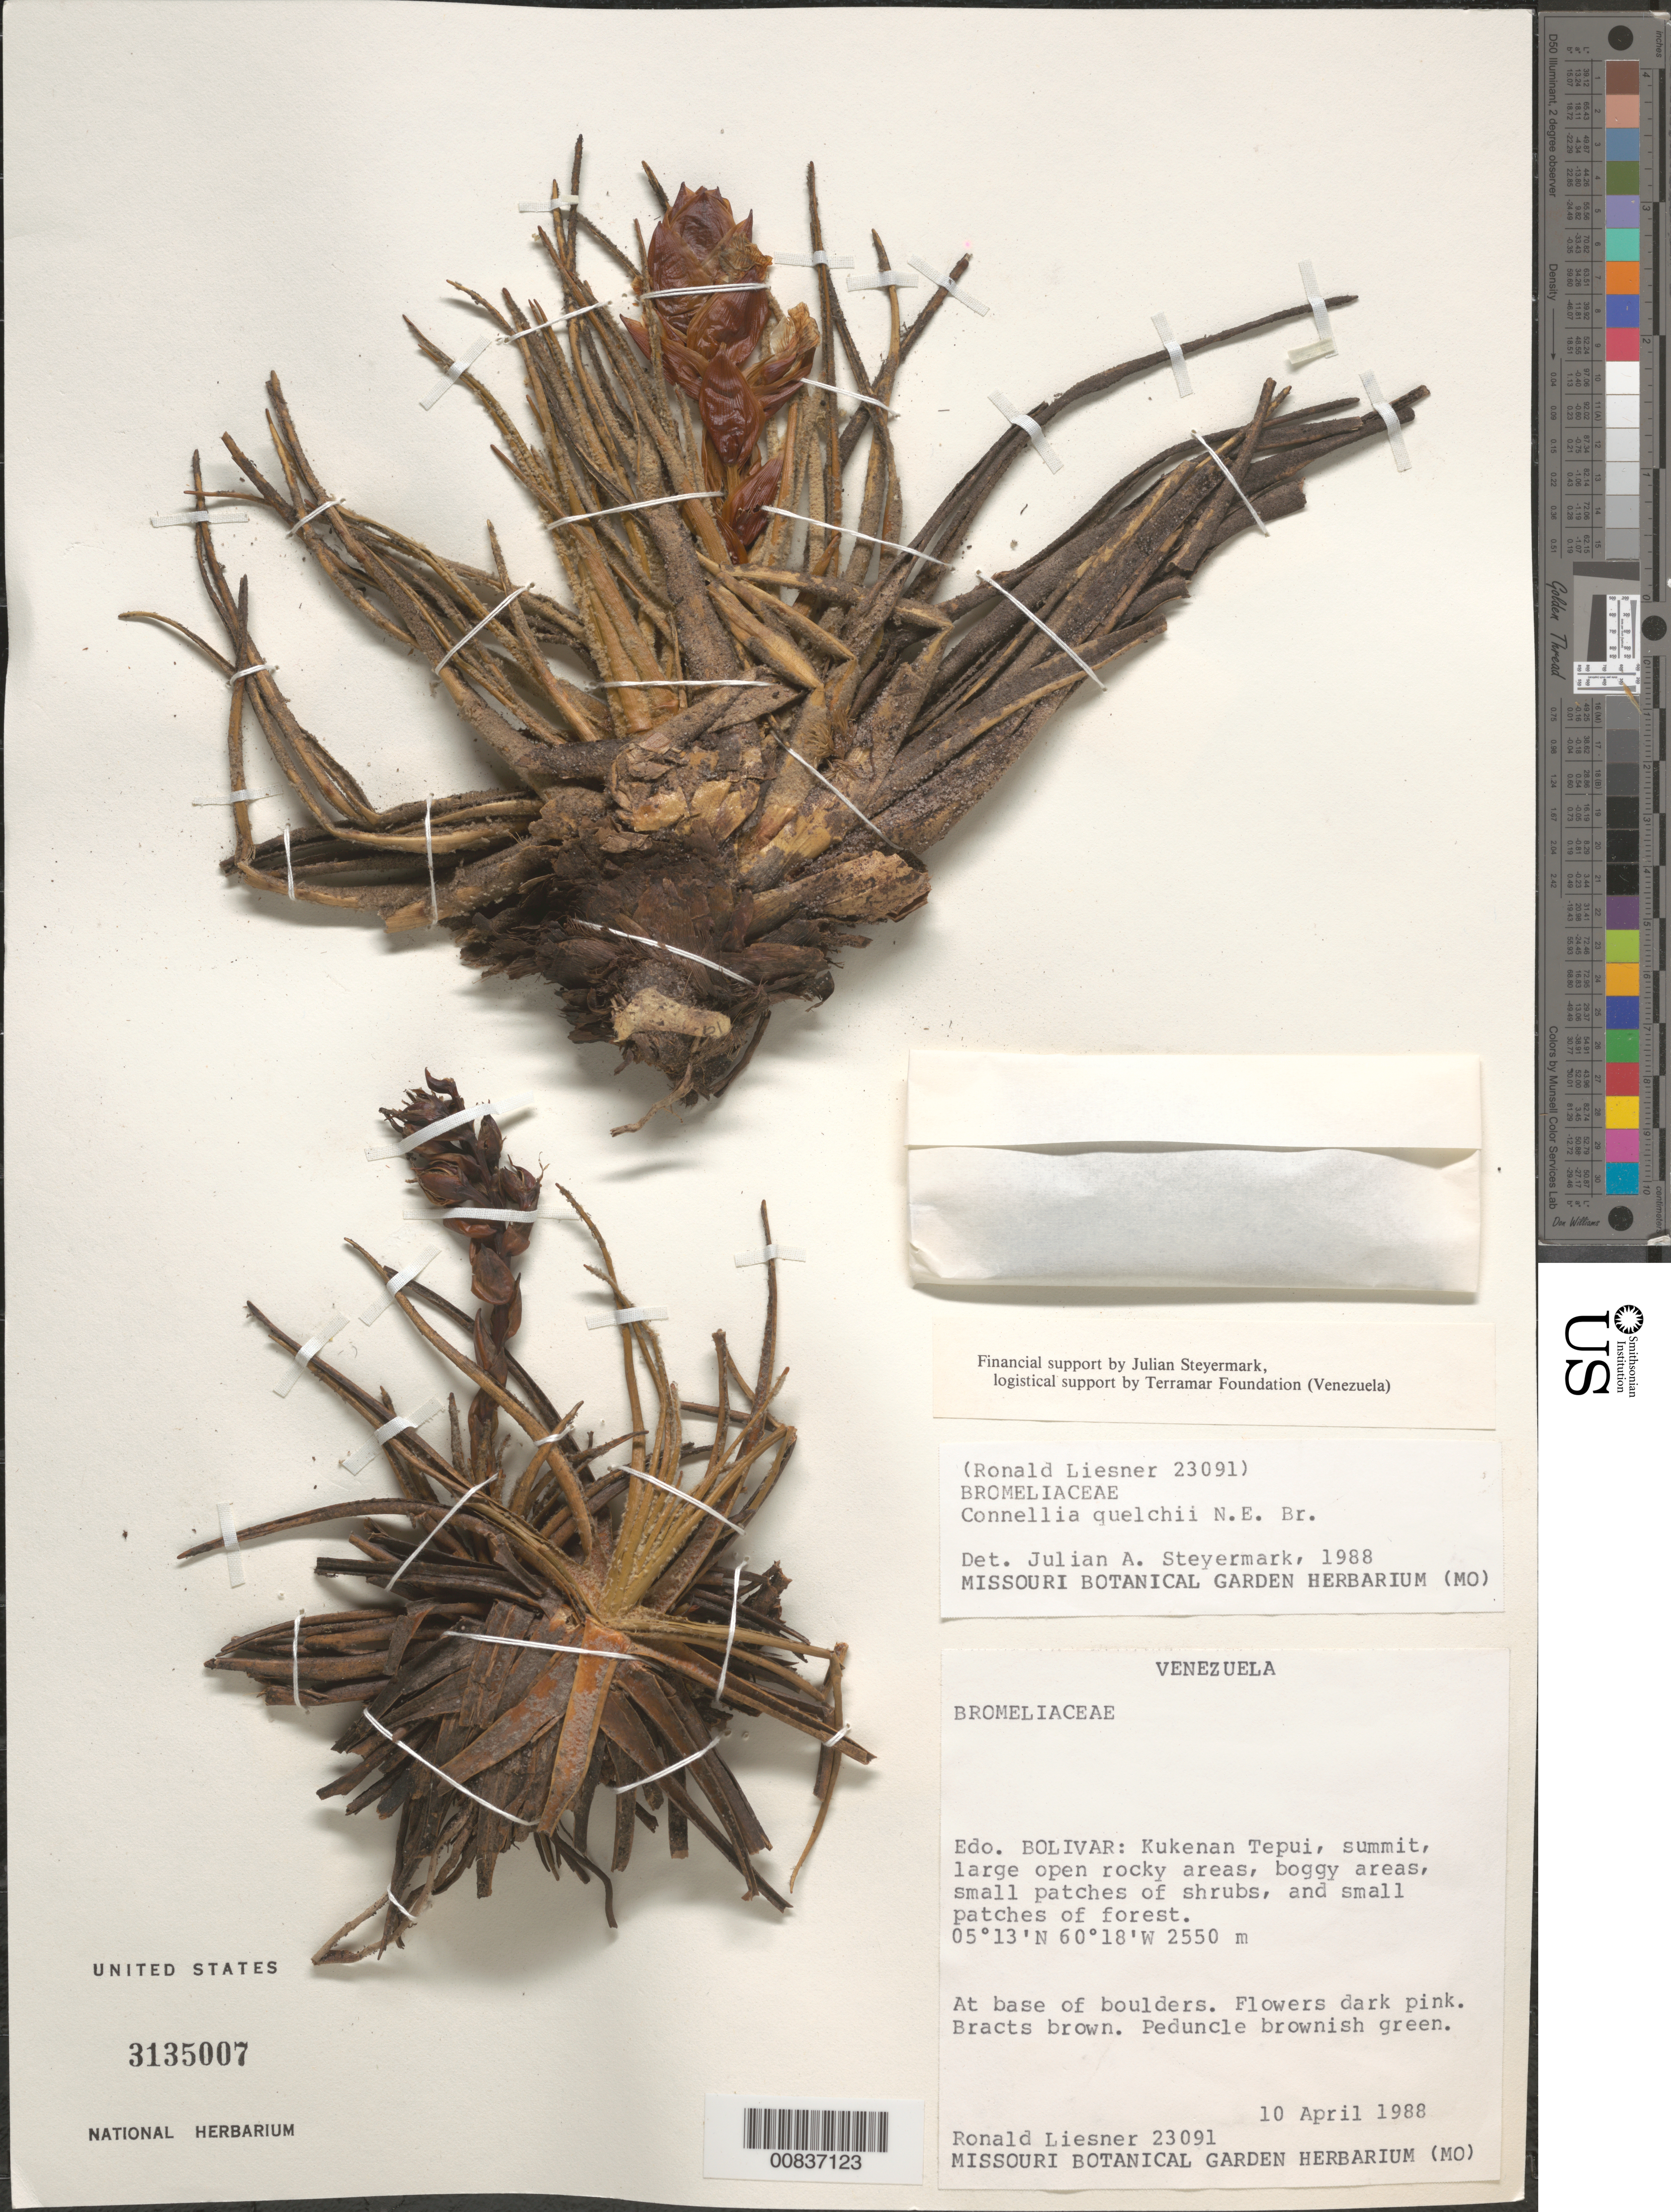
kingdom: Plantae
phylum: Tracheophyta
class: Liliopsida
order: Poales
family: Bromeliaceae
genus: Connellia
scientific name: Connellia quelchii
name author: N.E. Br.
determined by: Steyermark, Julian A., (VEN)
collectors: R. L. Liesner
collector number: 23091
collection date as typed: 10-Apr-88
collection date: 1988-04-10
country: Venezuela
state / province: Bolívar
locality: Kukenan tepuí, summit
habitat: Large open rocky areas, boggy areas, small patches of shrubs, small patches of forest; at base of boulders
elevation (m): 2550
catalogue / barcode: US 3135007